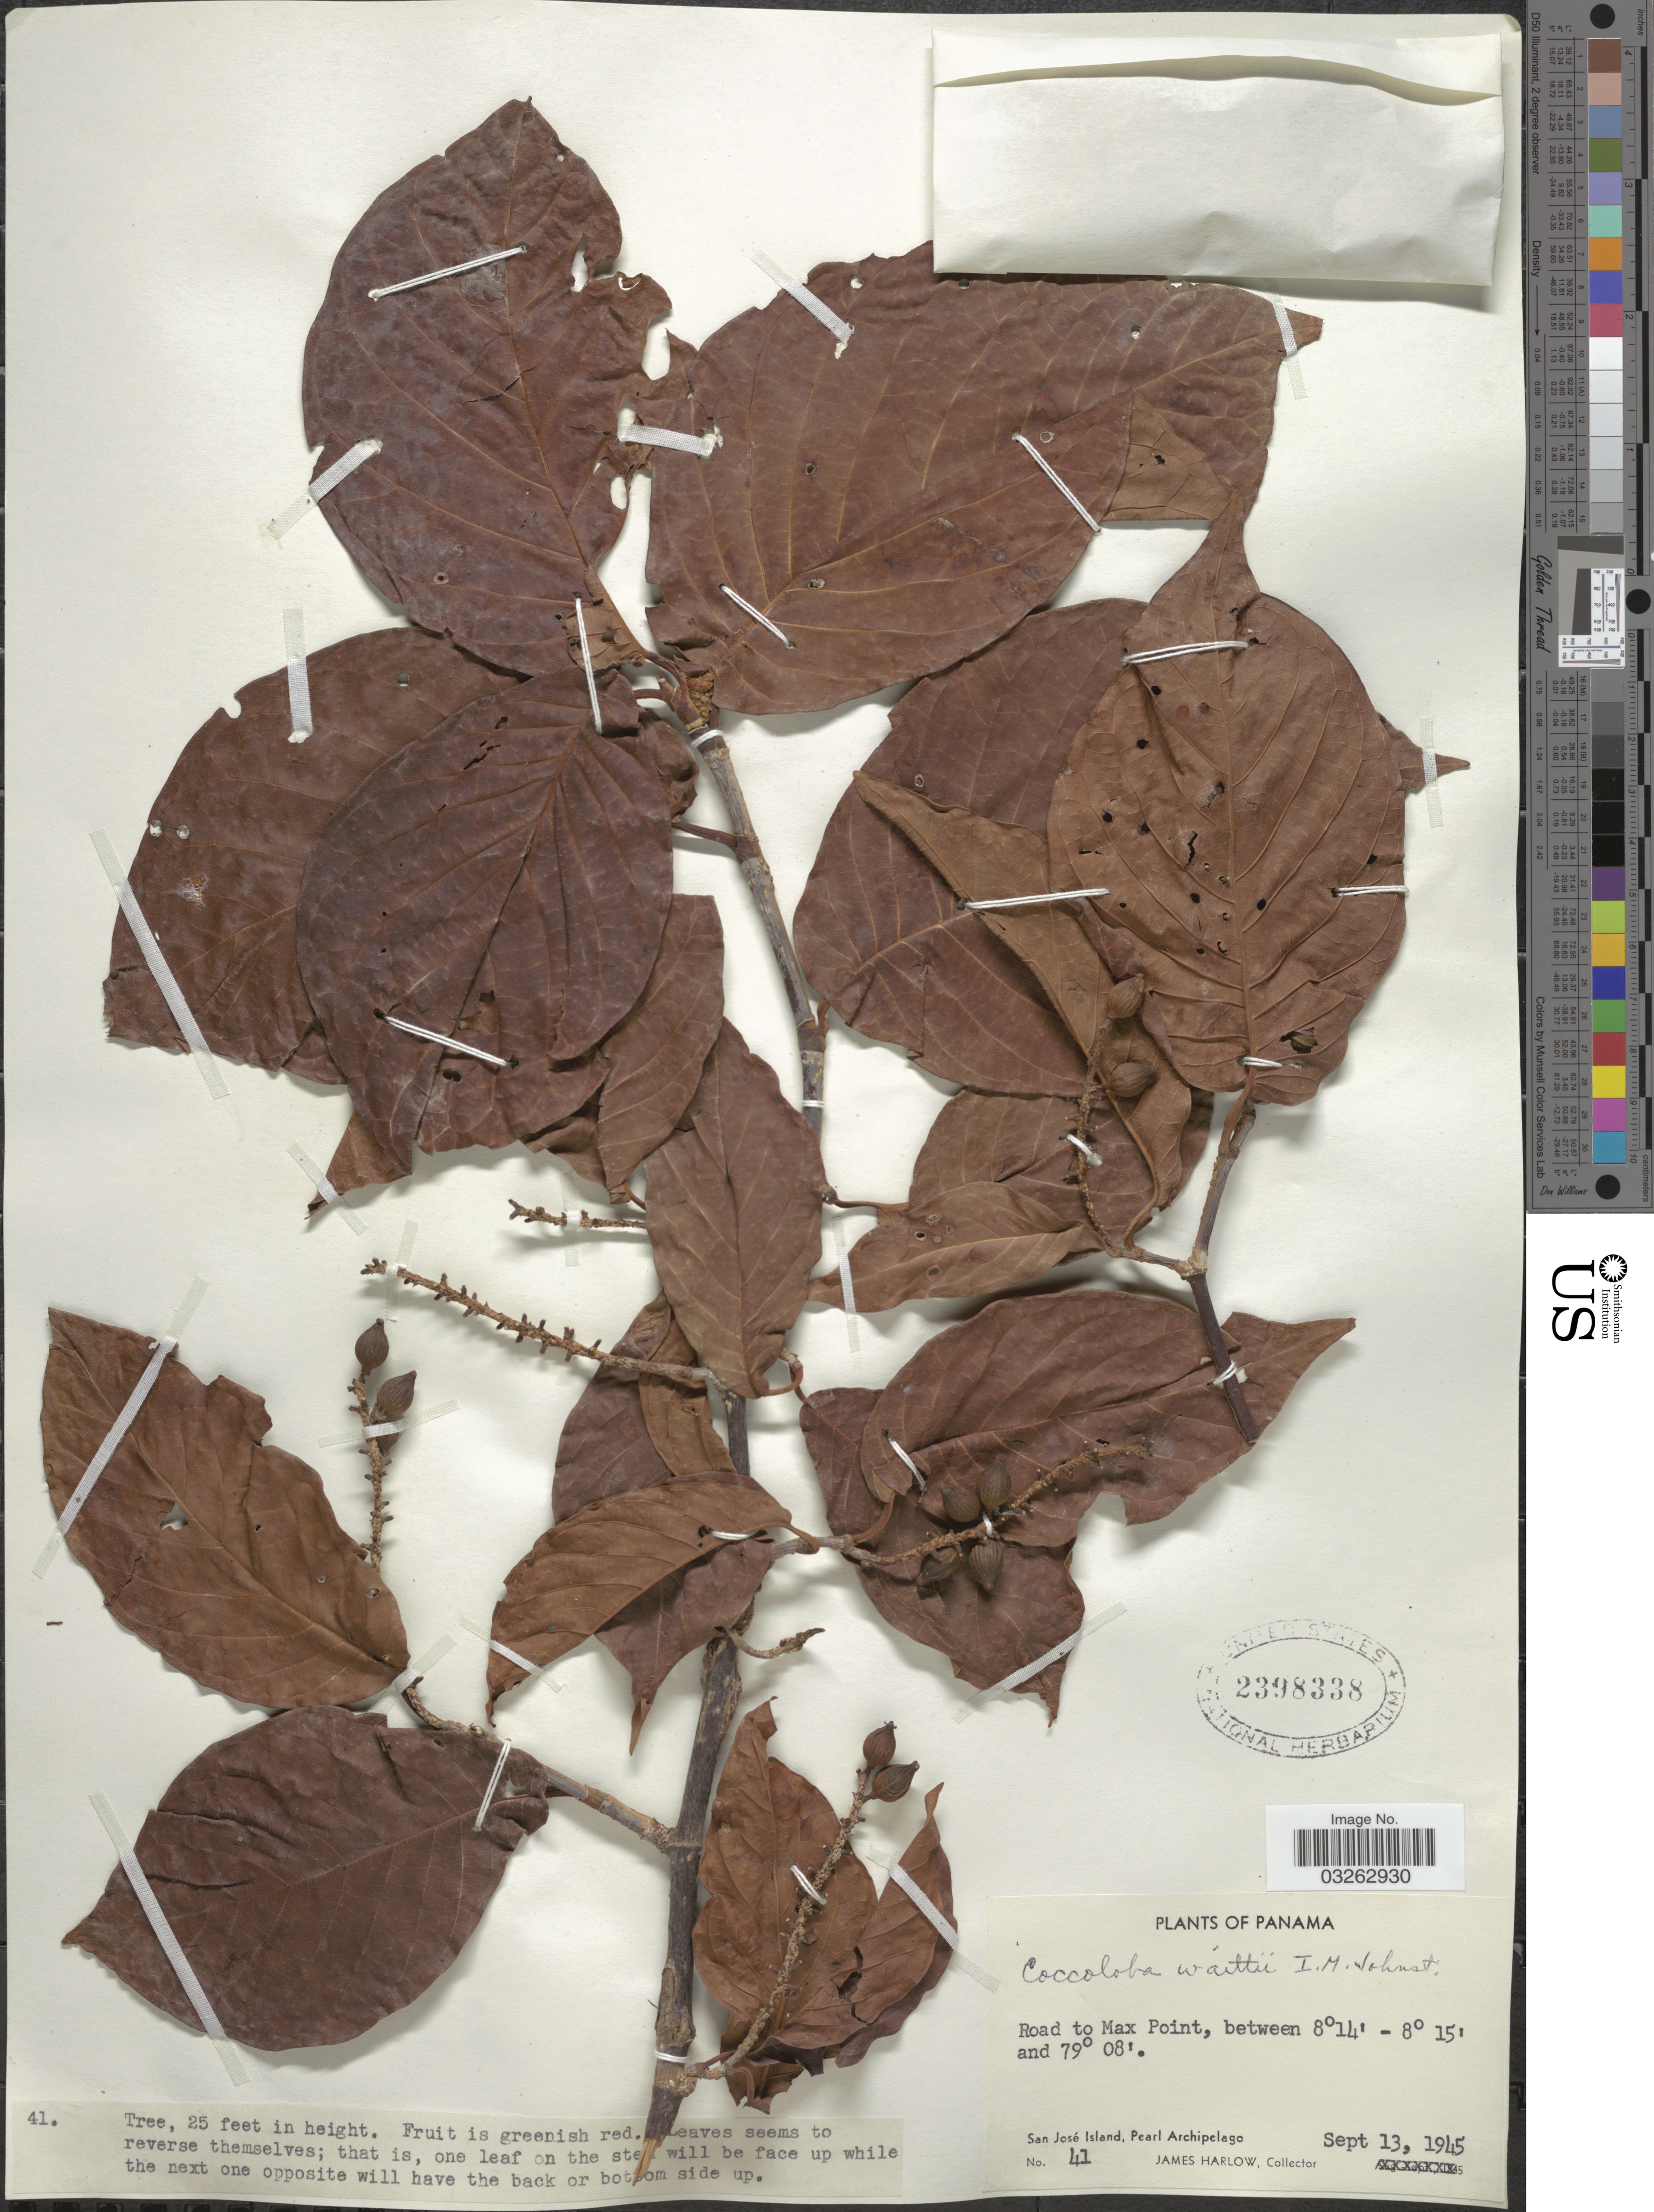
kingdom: Plantae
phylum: Tracheophyta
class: Magnoliopsida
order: Caryophyllales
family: Polygonaceae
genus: Coccoloba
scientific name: Coccoloba novogranatensis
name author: Lindau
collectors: J. Harlow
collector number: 41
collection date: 1945-09-13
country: Panama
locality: Road to Max Point. San José Island, Pearl Archipelago.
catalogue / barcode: US 2398338